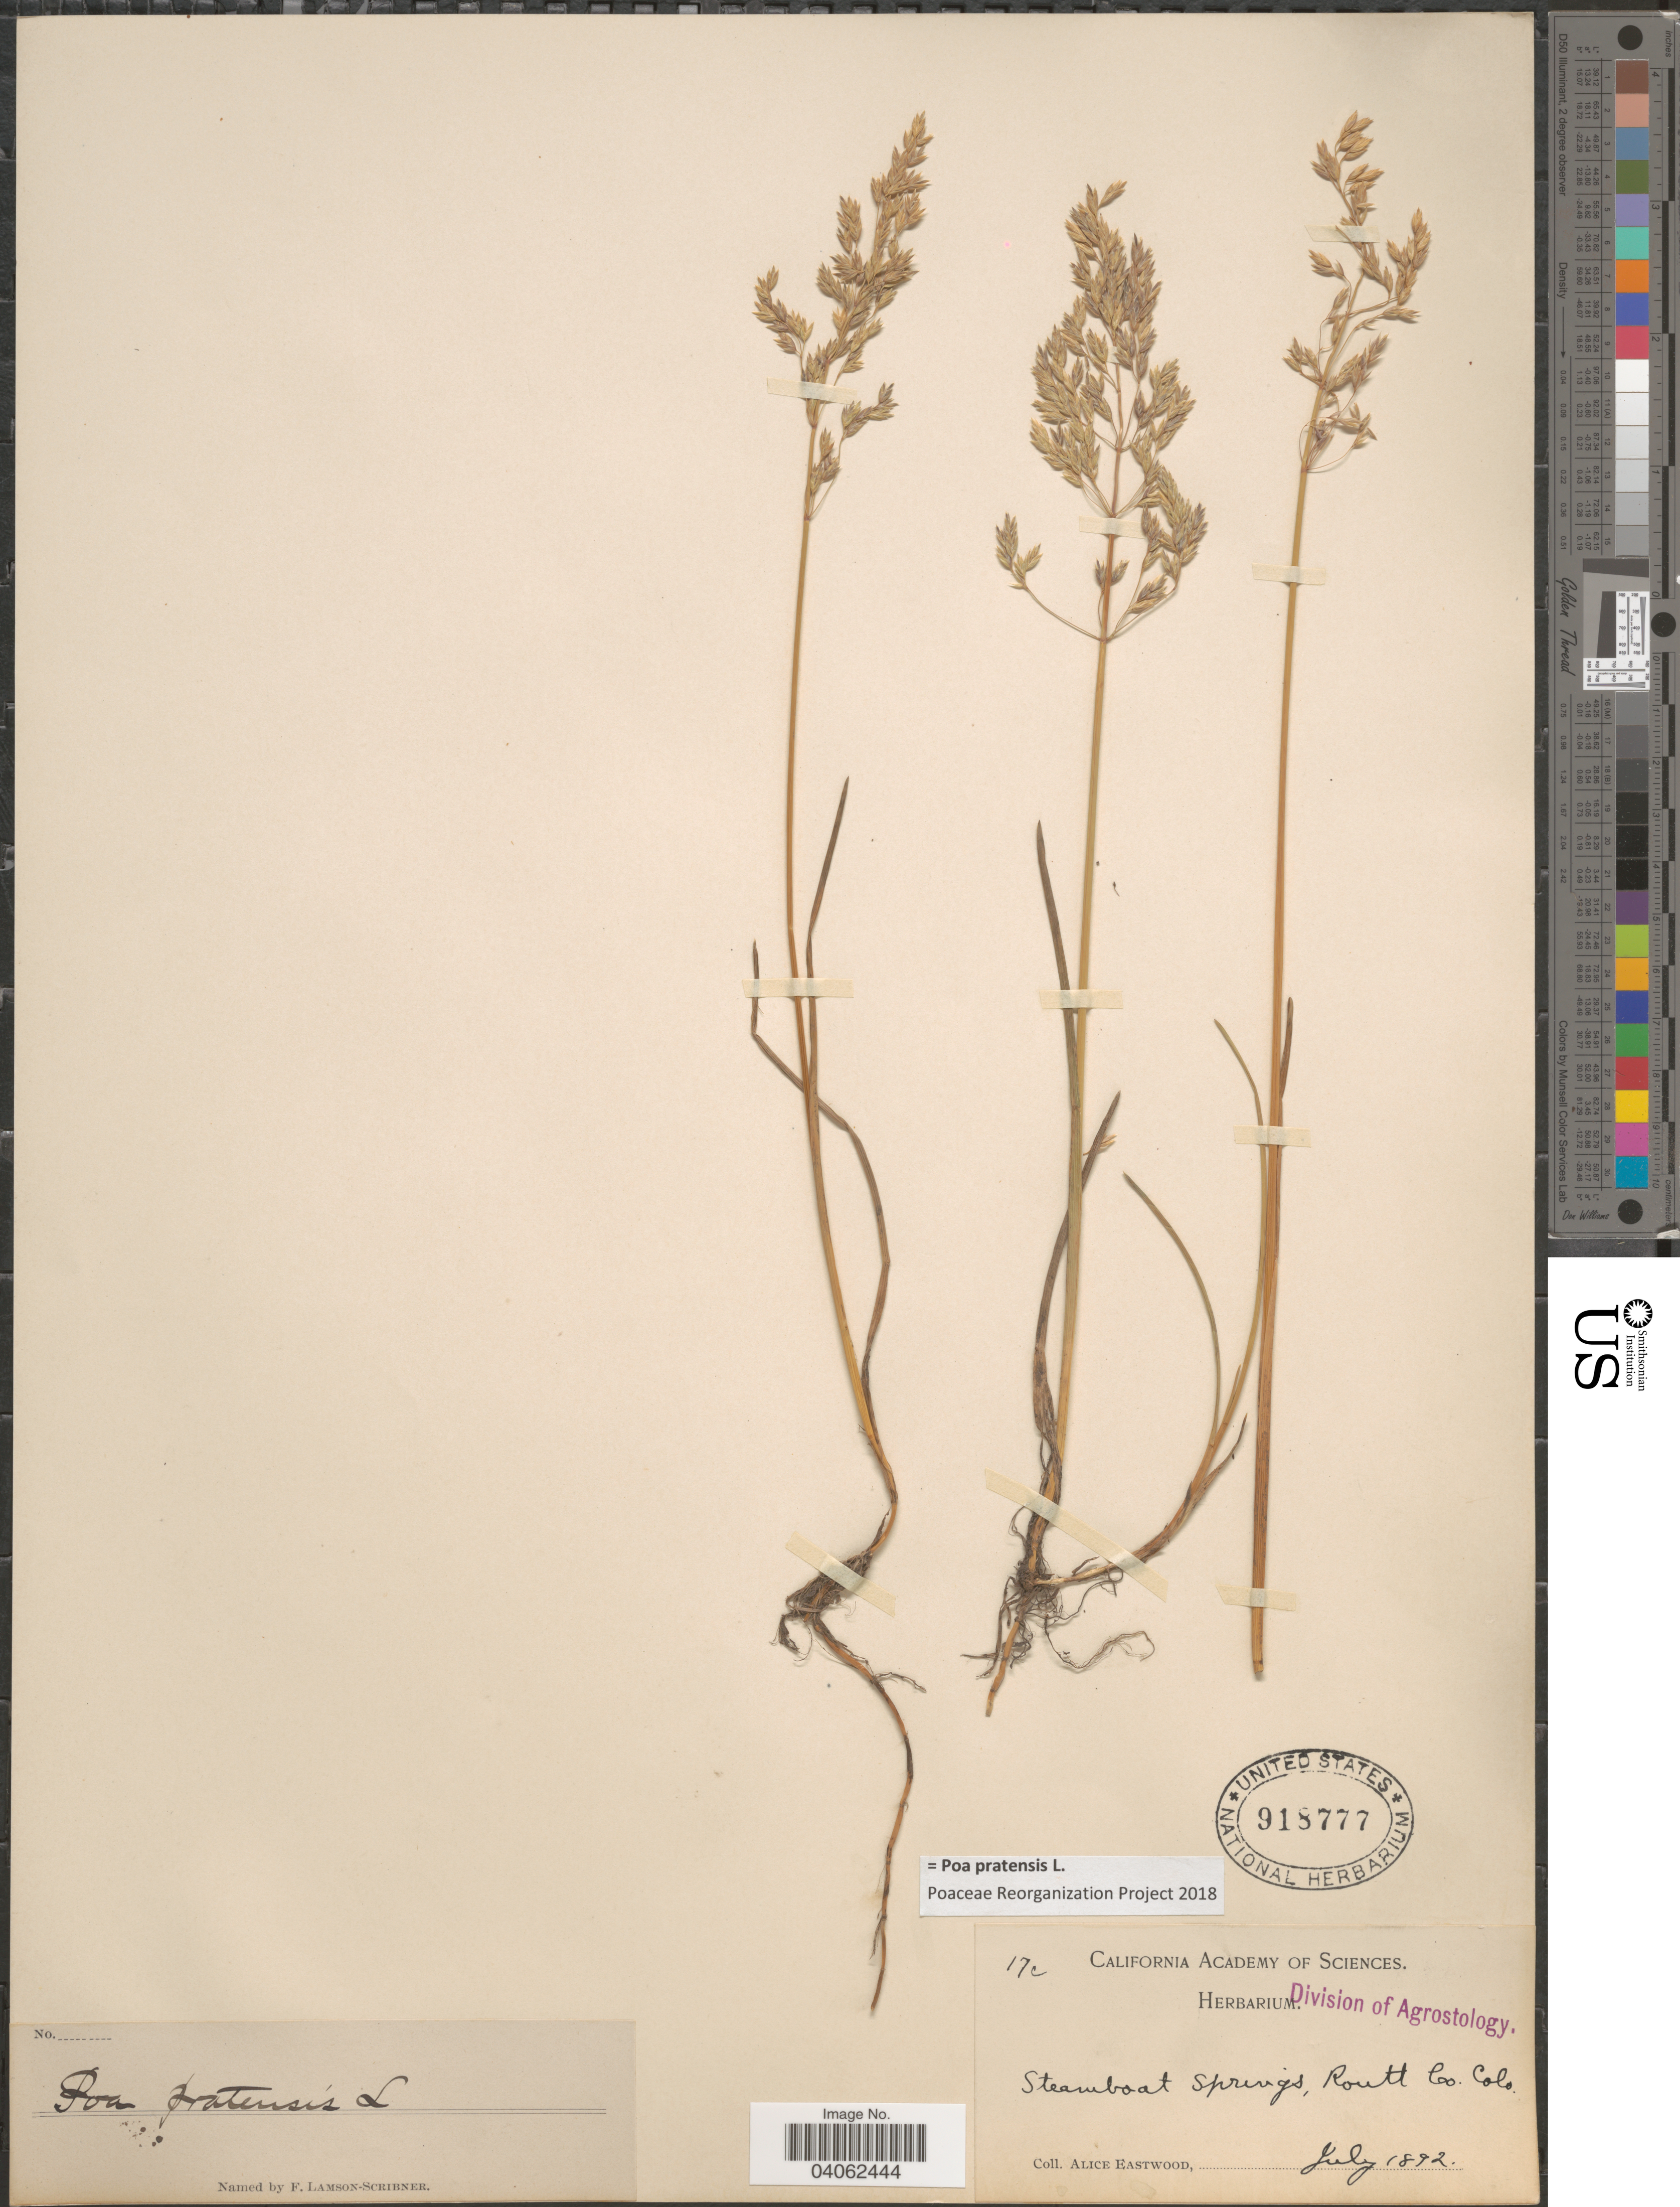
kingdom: Plantae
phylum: Tracheophyta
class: Liliopsida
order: Poales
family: Poaceae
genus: Poa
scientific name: Poa pratensis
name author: L.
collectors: A. Eastwood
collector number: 17c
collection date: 1892-07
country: United States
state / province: Colorado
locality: Steamboat Springs, Routt Co.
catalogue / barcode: US 918777